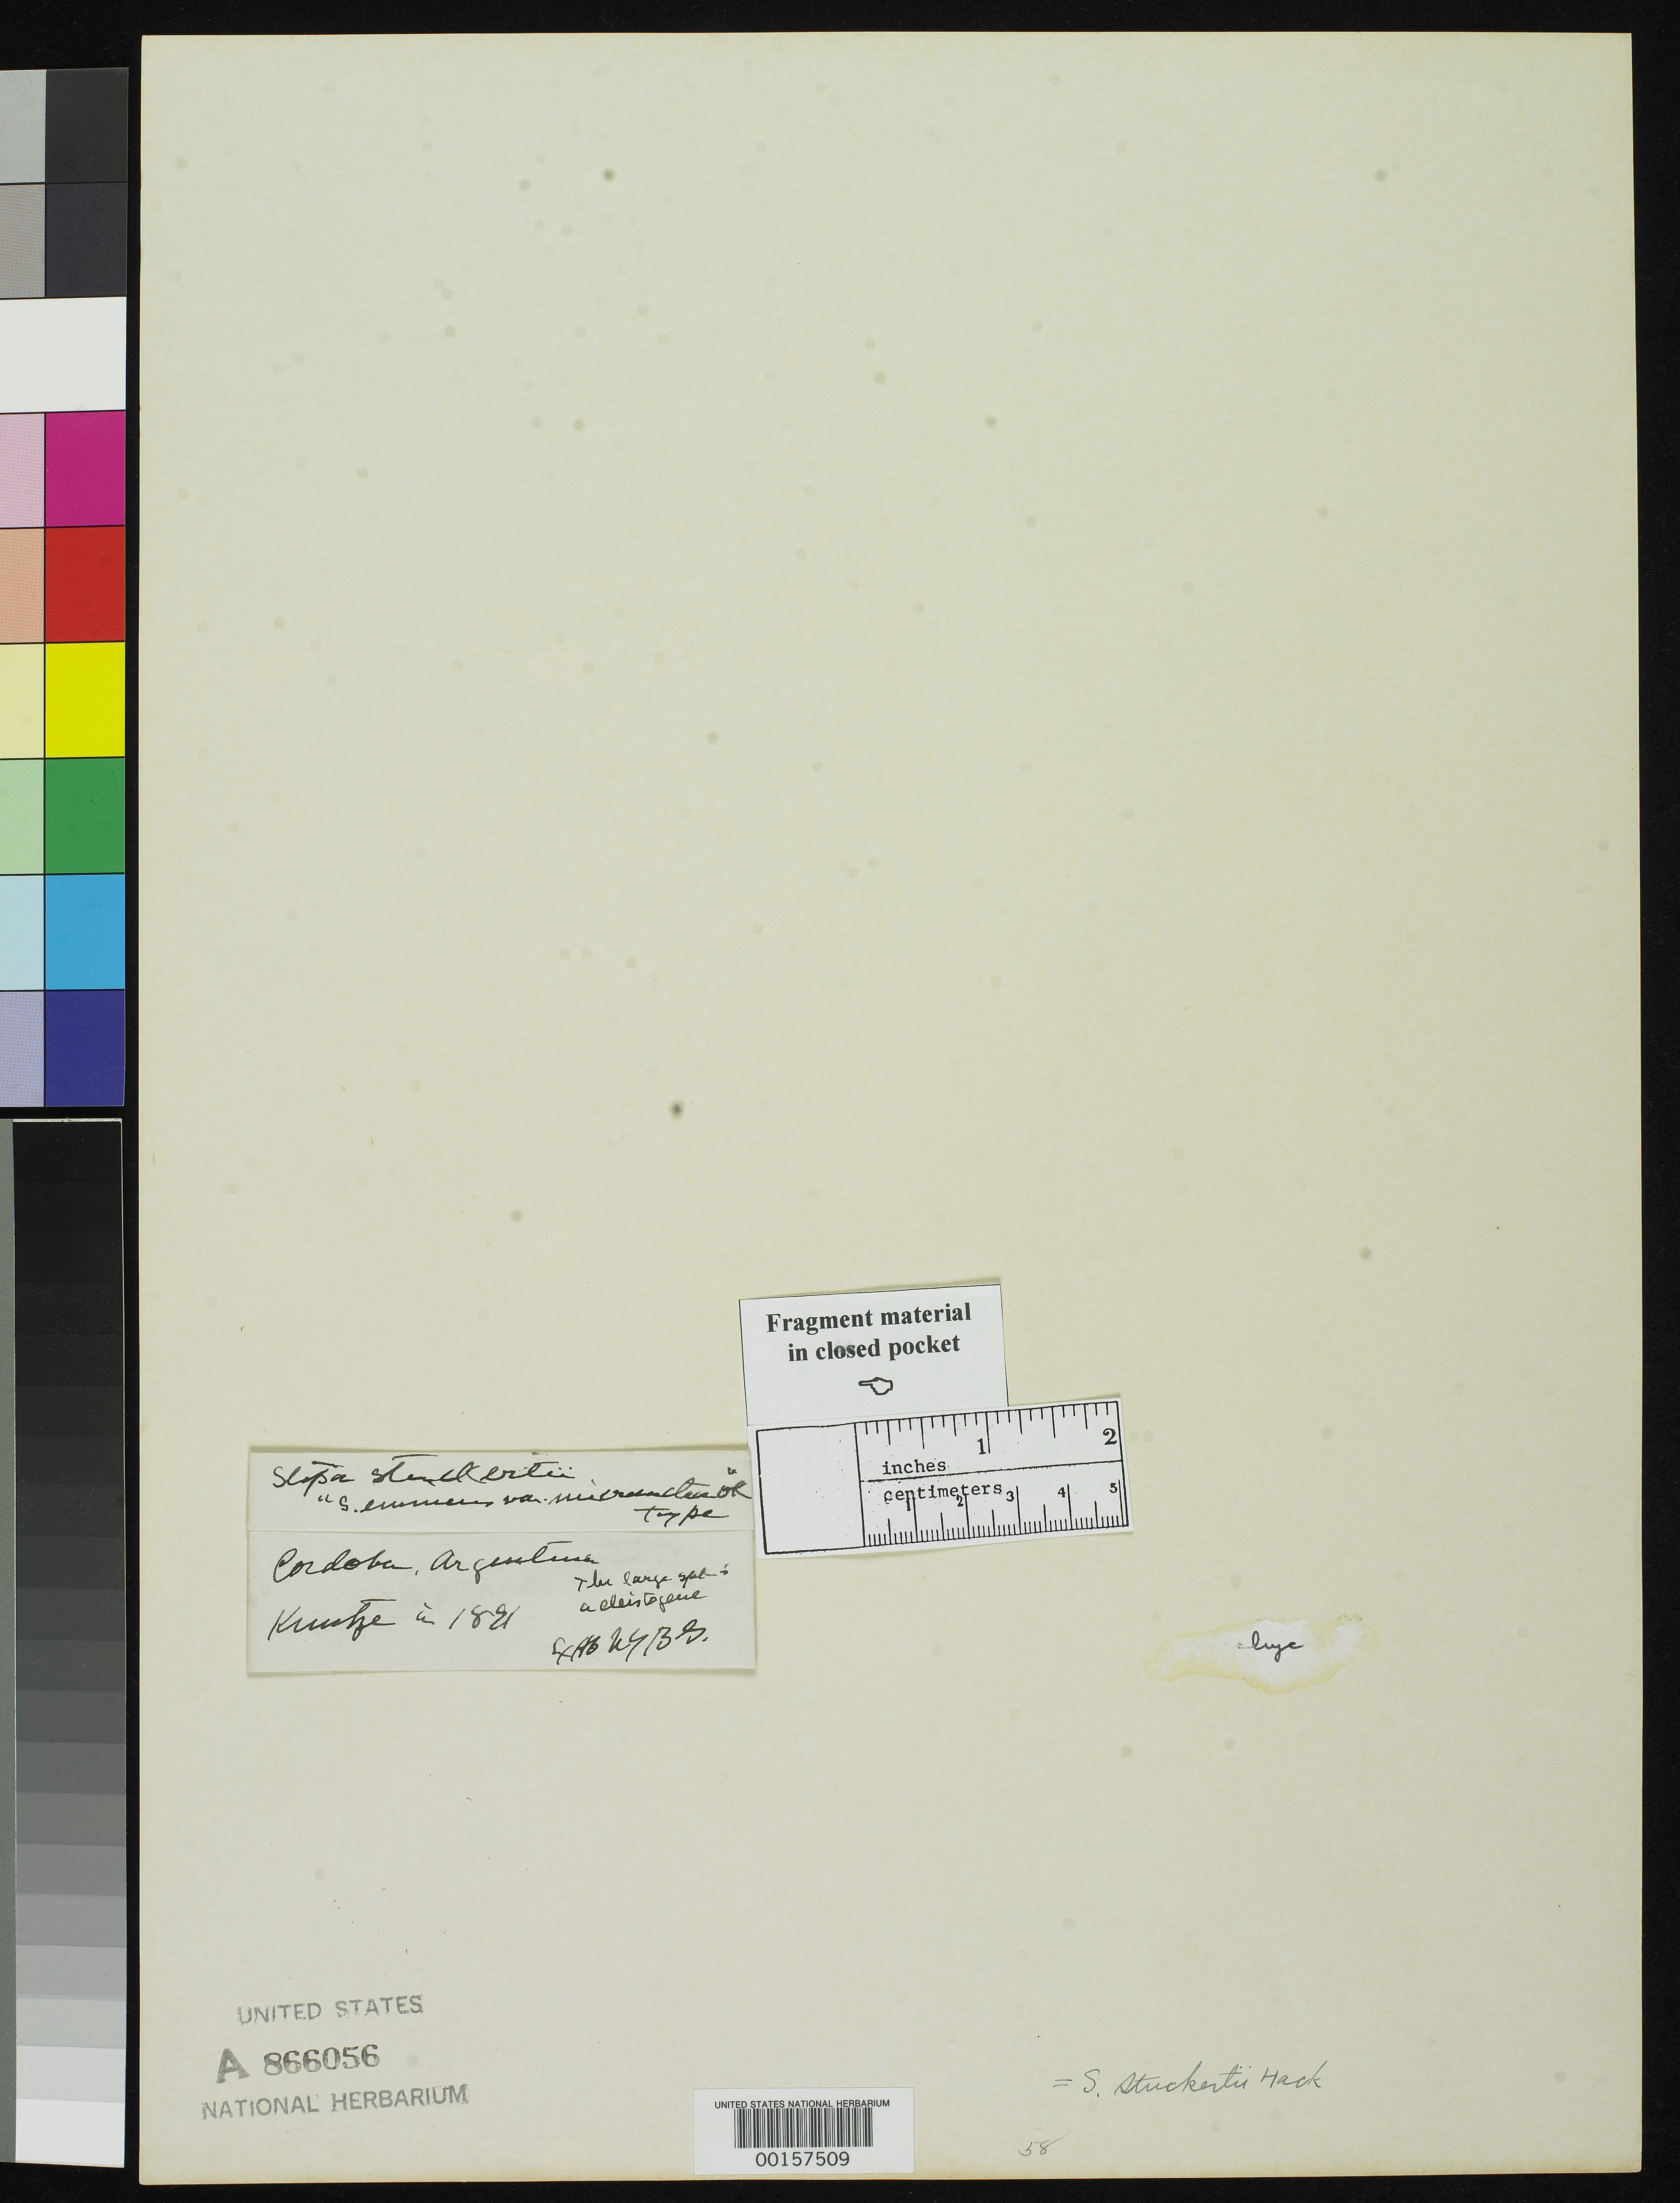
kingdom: Plantae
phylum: Tracheophyta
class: Liliopsida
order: Poales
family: Poaceae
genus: Stipa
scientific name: Stipa eminens var. micrantha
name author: Kuntze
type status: Type Fragment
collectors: C.E.O. Kuntze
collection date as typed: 1891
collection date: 1891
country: Argentina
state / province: Córdoba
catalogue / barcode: US 866056A